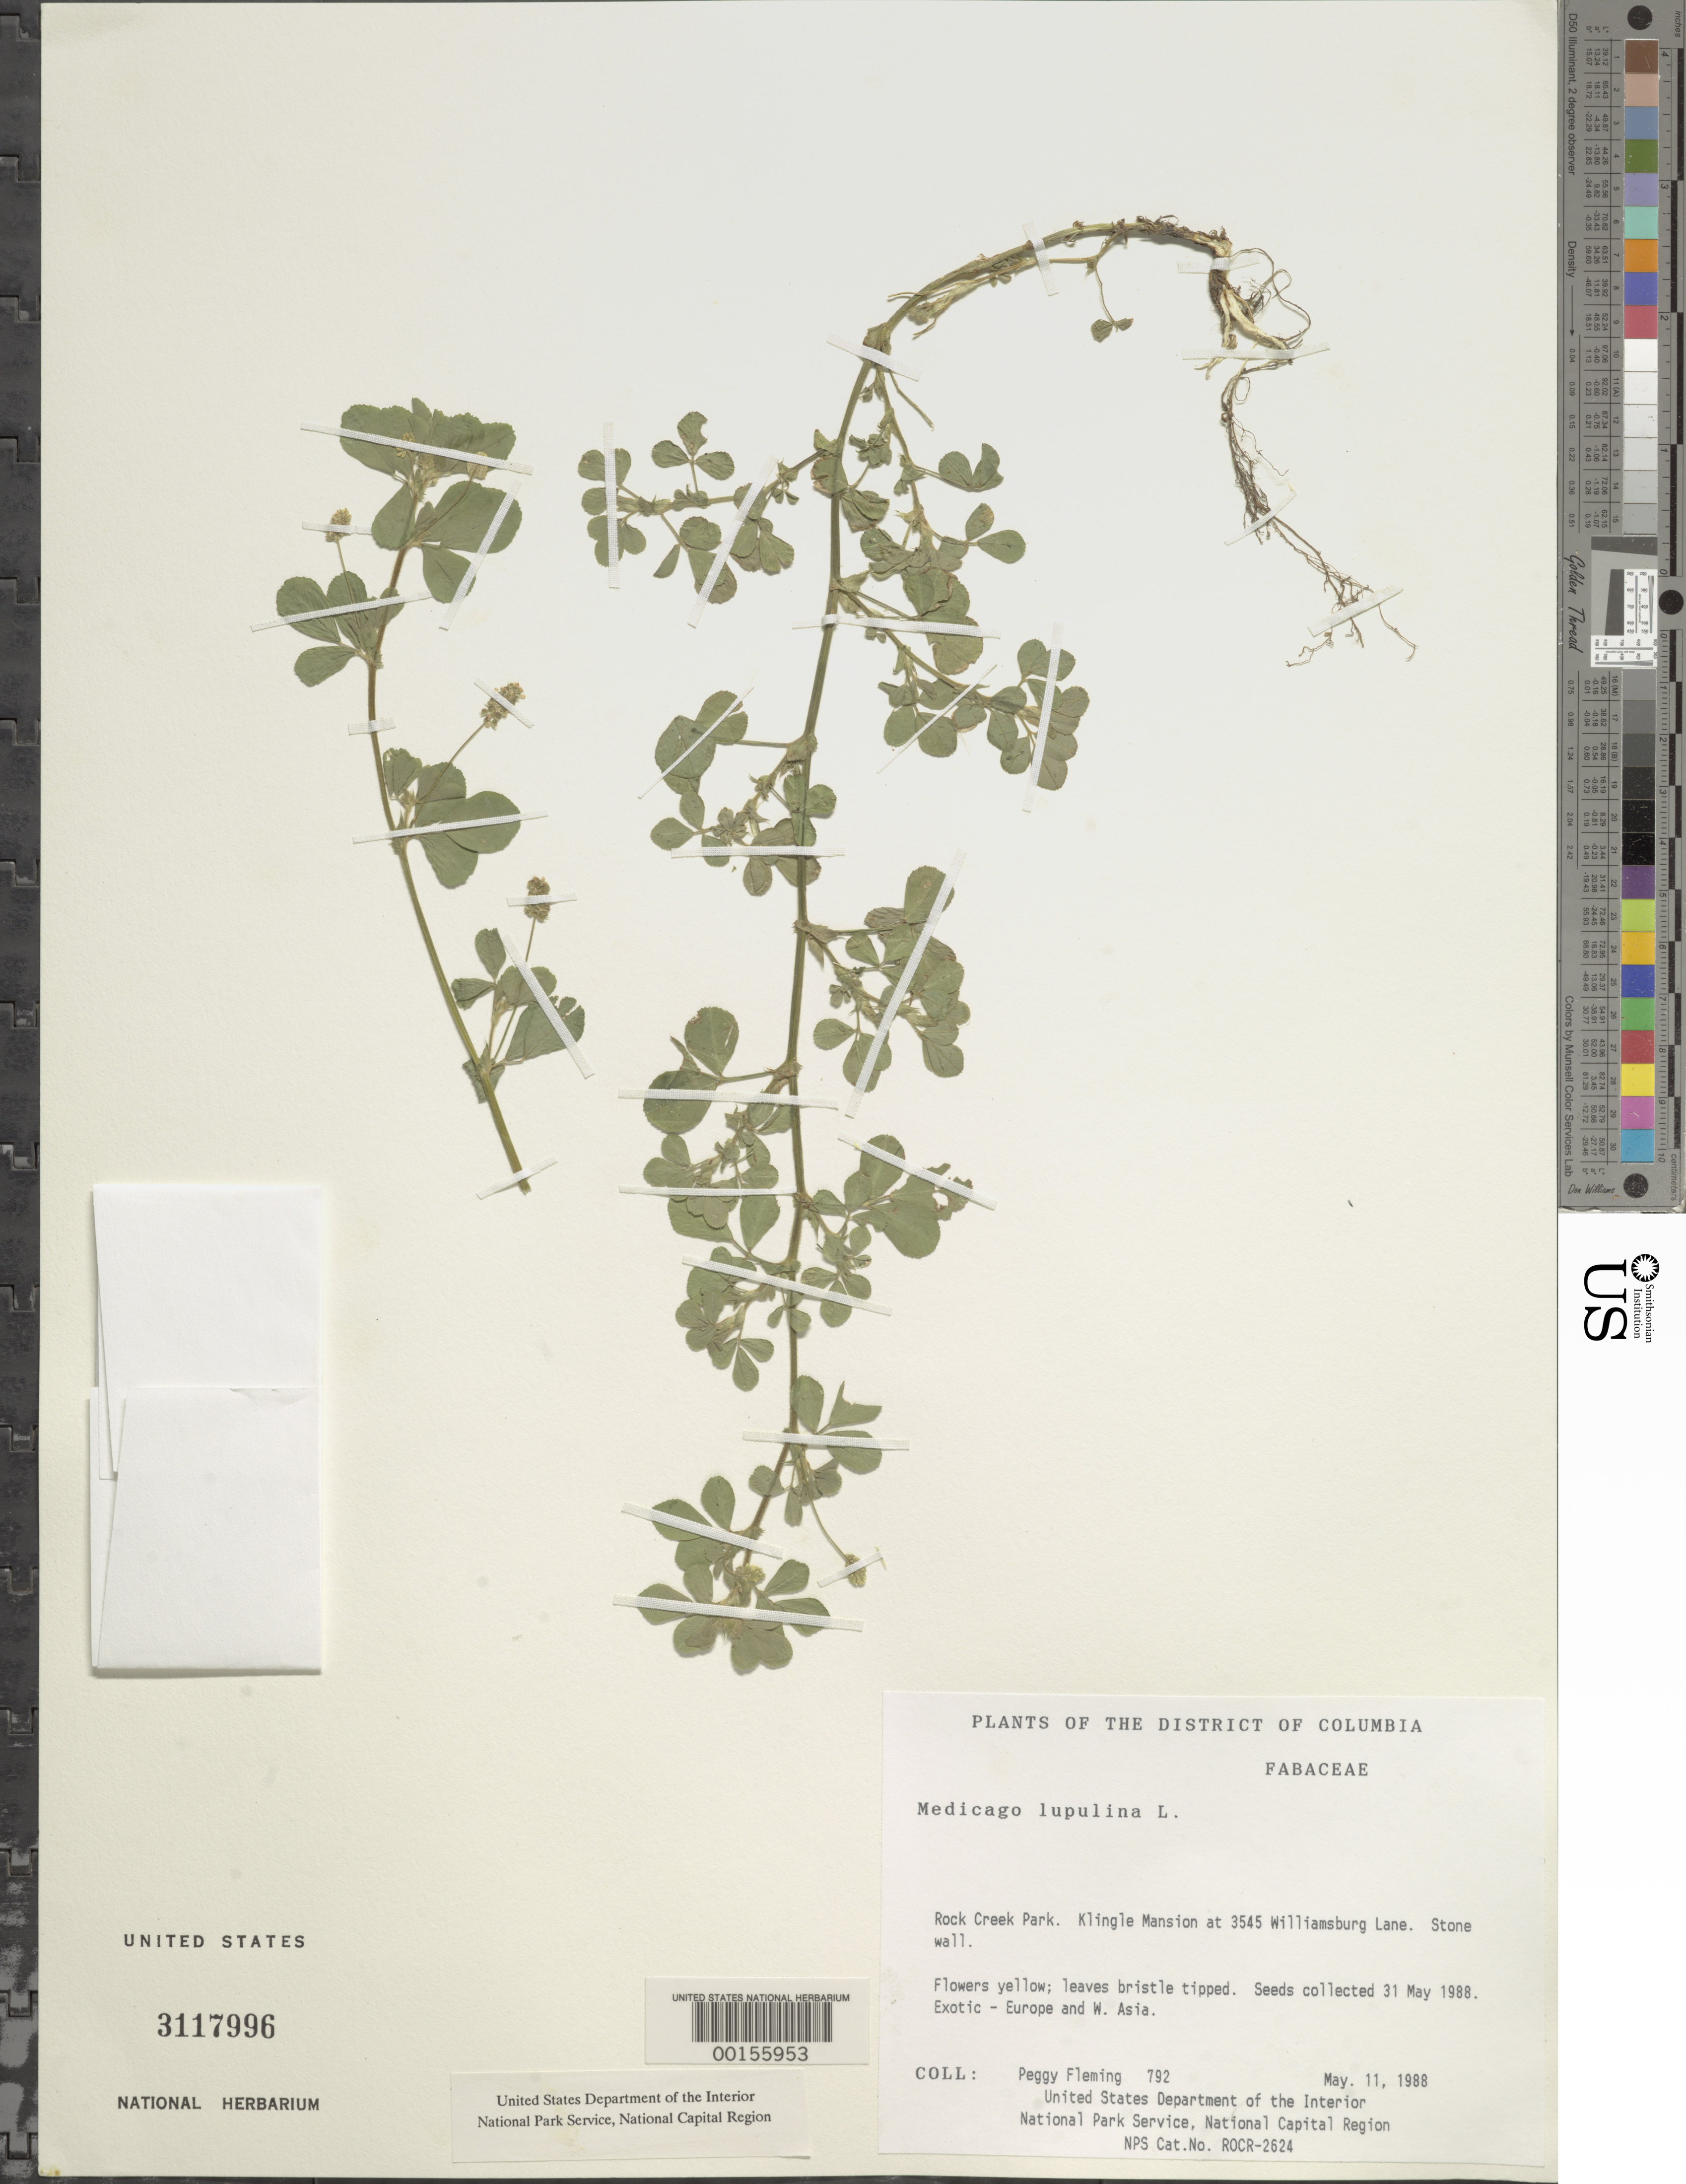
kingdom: Plantae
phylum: Tracheophyta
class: Magnoliopsida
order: Fabales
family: Fabaceae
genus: Medicago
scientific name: Medicago lupulina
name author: L.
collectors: P. Fleming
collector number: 792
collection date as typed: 11 May 1988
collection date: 1988-05-11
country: United States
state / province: District of Columbia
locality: Rock Creek Park, Klingle Mansion at 3545 Williamsburg Lane Rock Creek Park and vicinity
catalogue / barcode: US 3117996